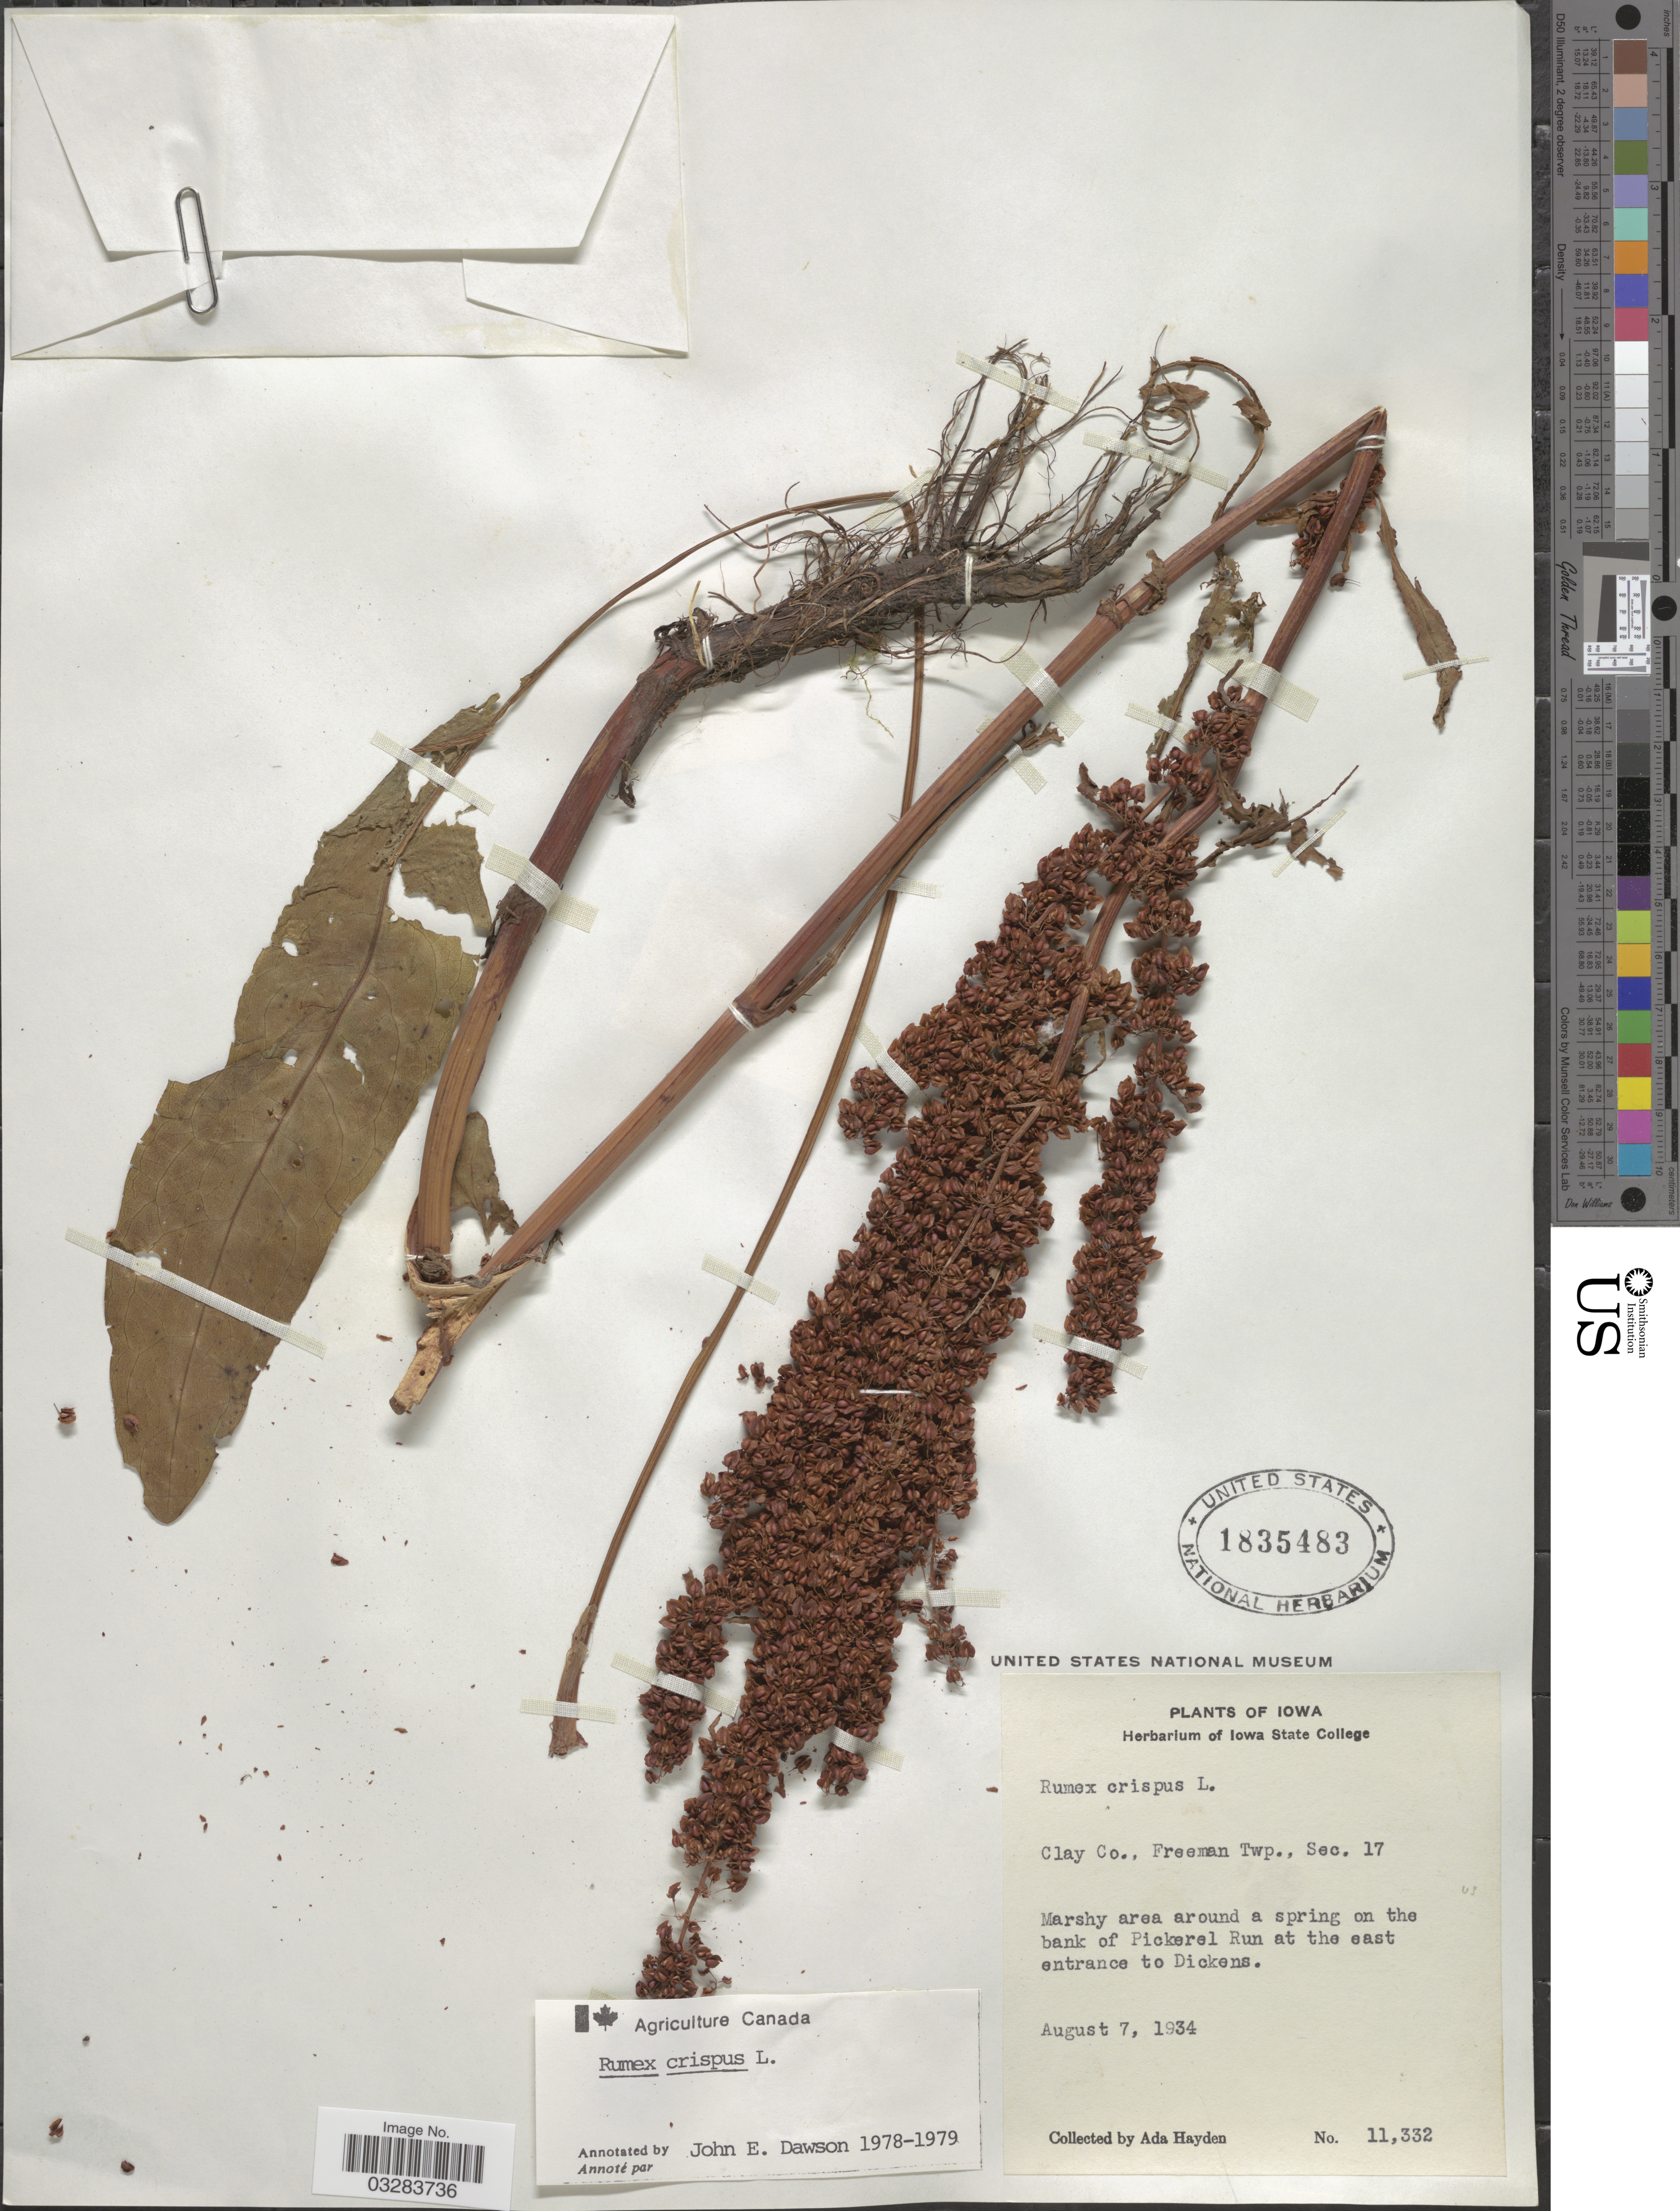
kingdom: Plantae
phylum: Tracheophyta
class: Magnoliopsida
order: Caryophyllales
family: Polygonaceae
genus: Rumex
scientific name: Rumex crispus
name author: L.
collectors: Ada Hayden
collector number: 11332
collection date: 1934-08-07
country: United States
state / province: Iowa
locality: Clay Co., Freeman Twp., Sec. 17, Marshy area around a spring on the bank of Pickerel Run at the east entrance to Dickens.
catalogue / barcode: US 1835483